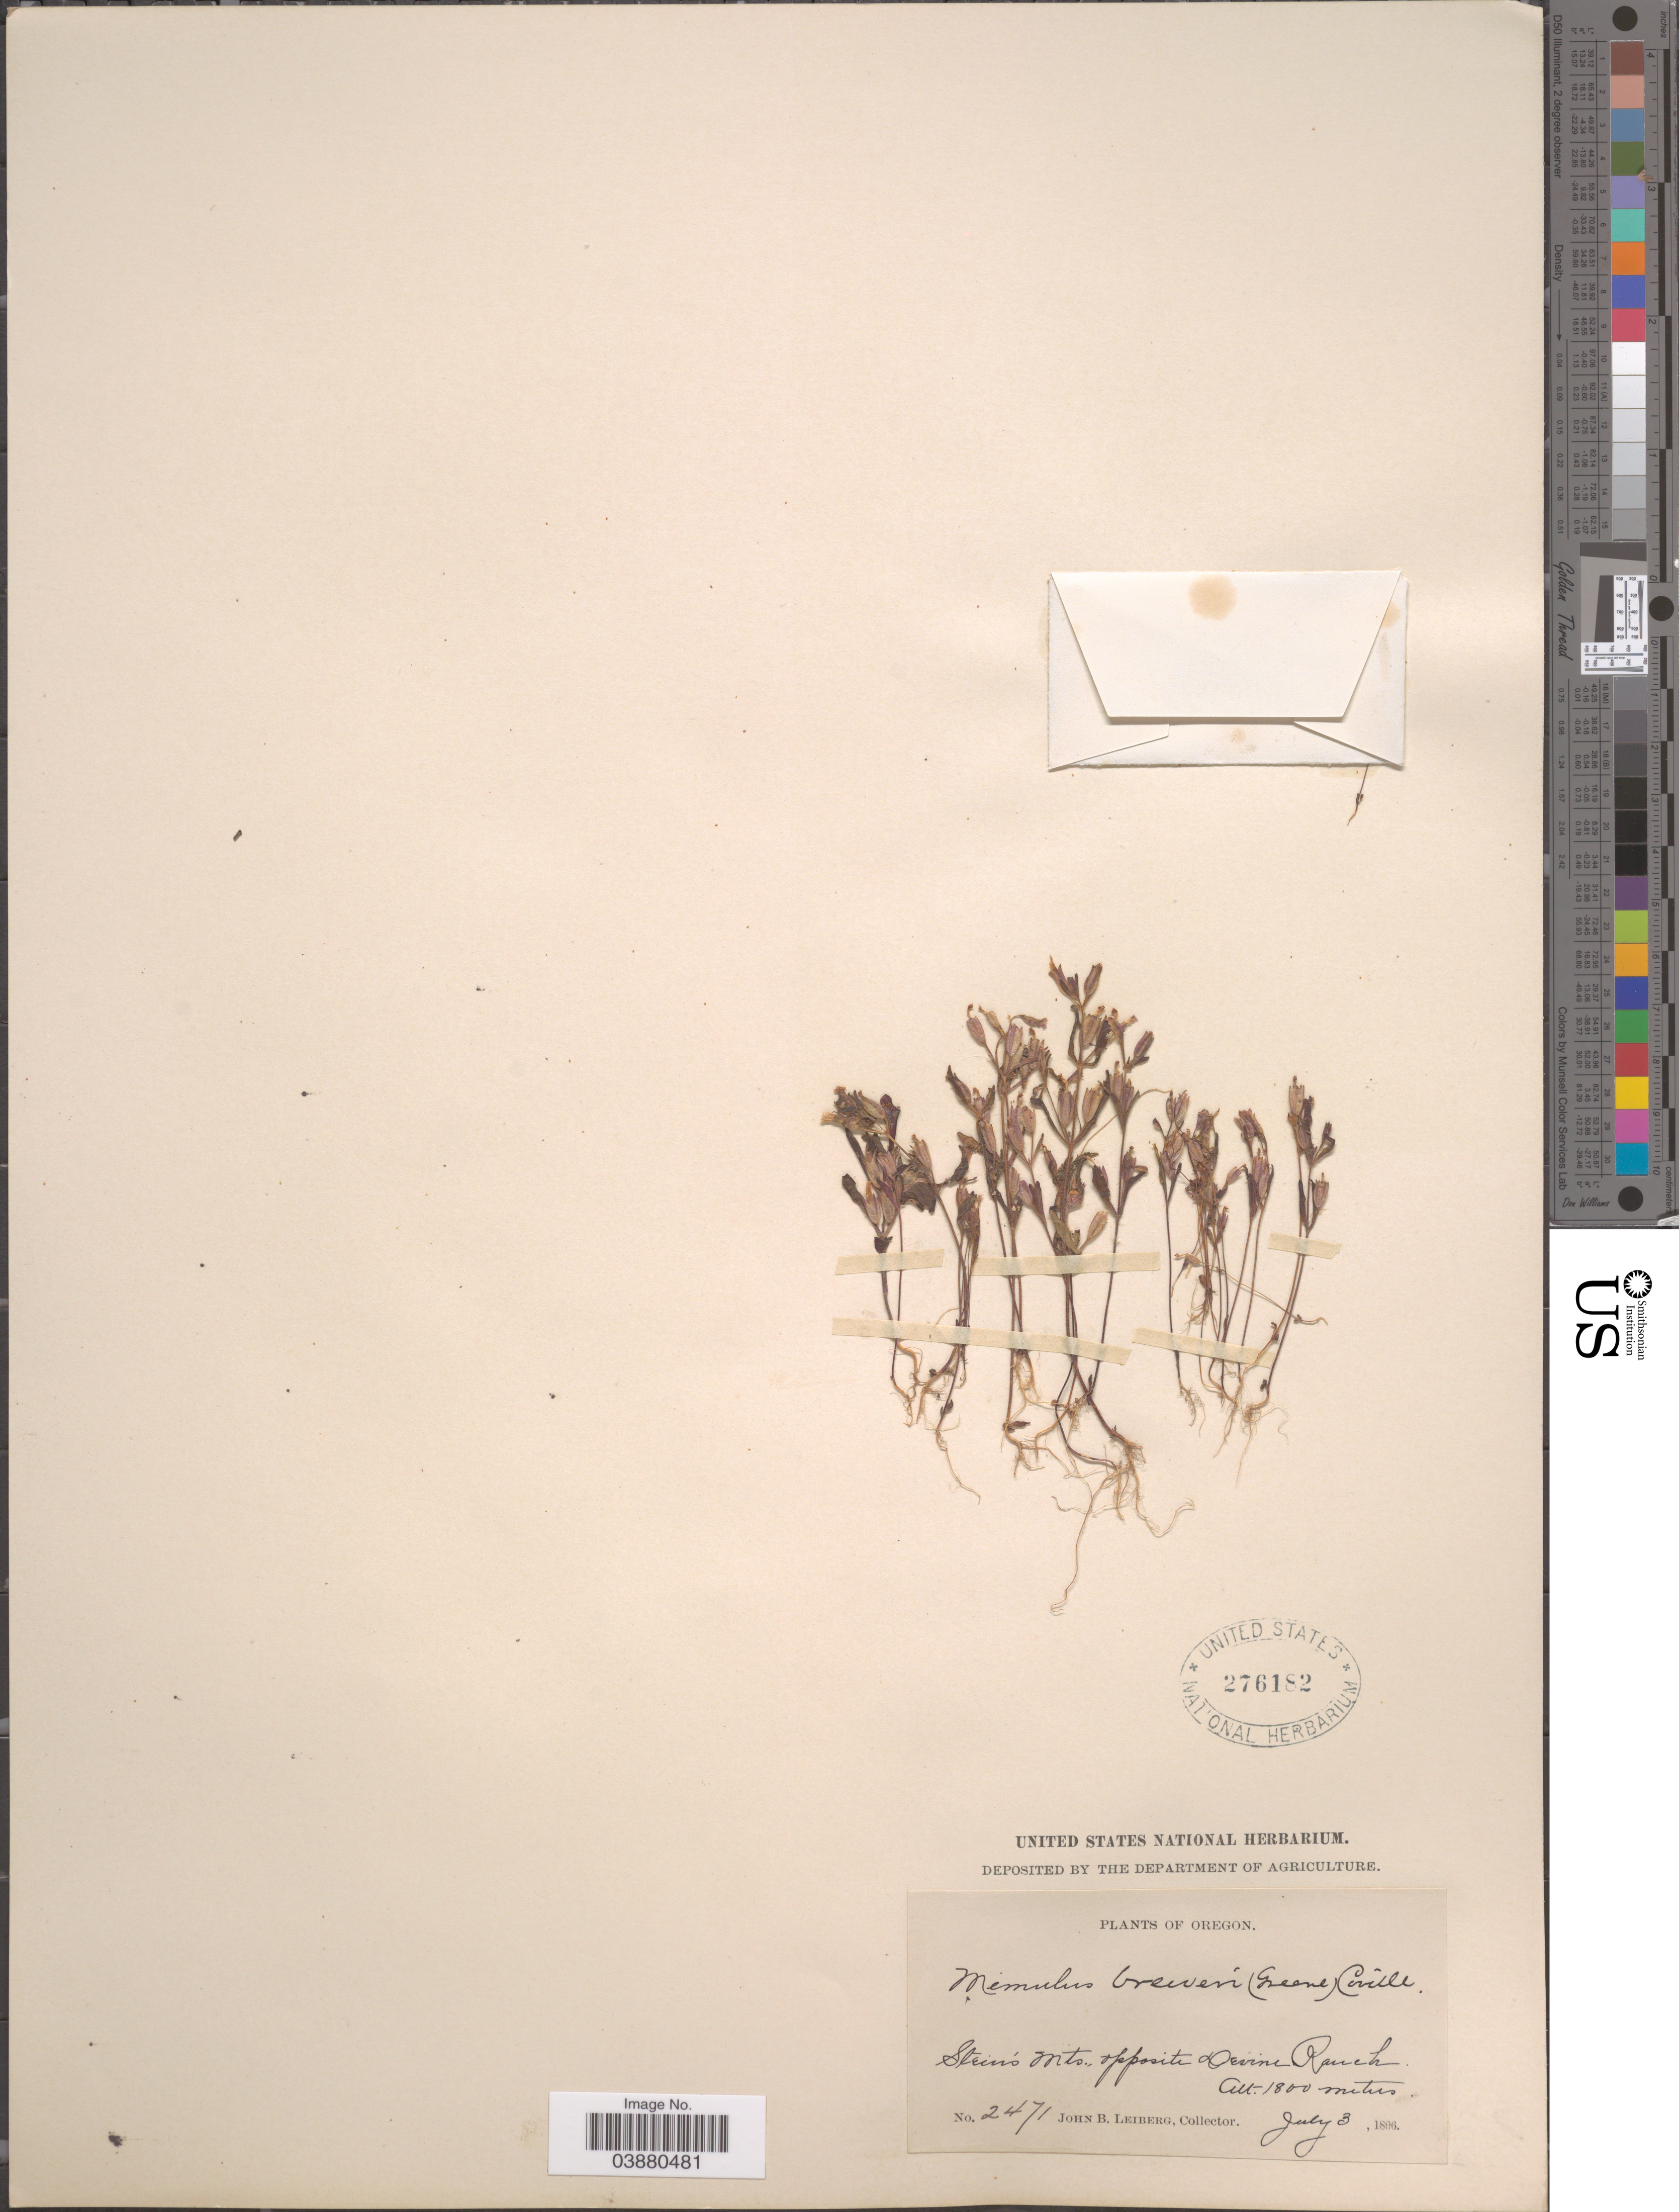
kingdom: Plantae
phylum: Tracheophyta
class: Magnoliopsida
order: Lamiales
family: Phrymaceae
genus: Mimulus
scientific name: Mimulus breweri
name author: (Greene) Coville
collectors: J. B. Leiberg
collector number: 2471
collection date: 1896-07-03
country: United States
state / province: Oregon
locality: Stein's Mts., opposite Devine Ranch.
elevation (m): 1800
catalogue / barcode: US 276182